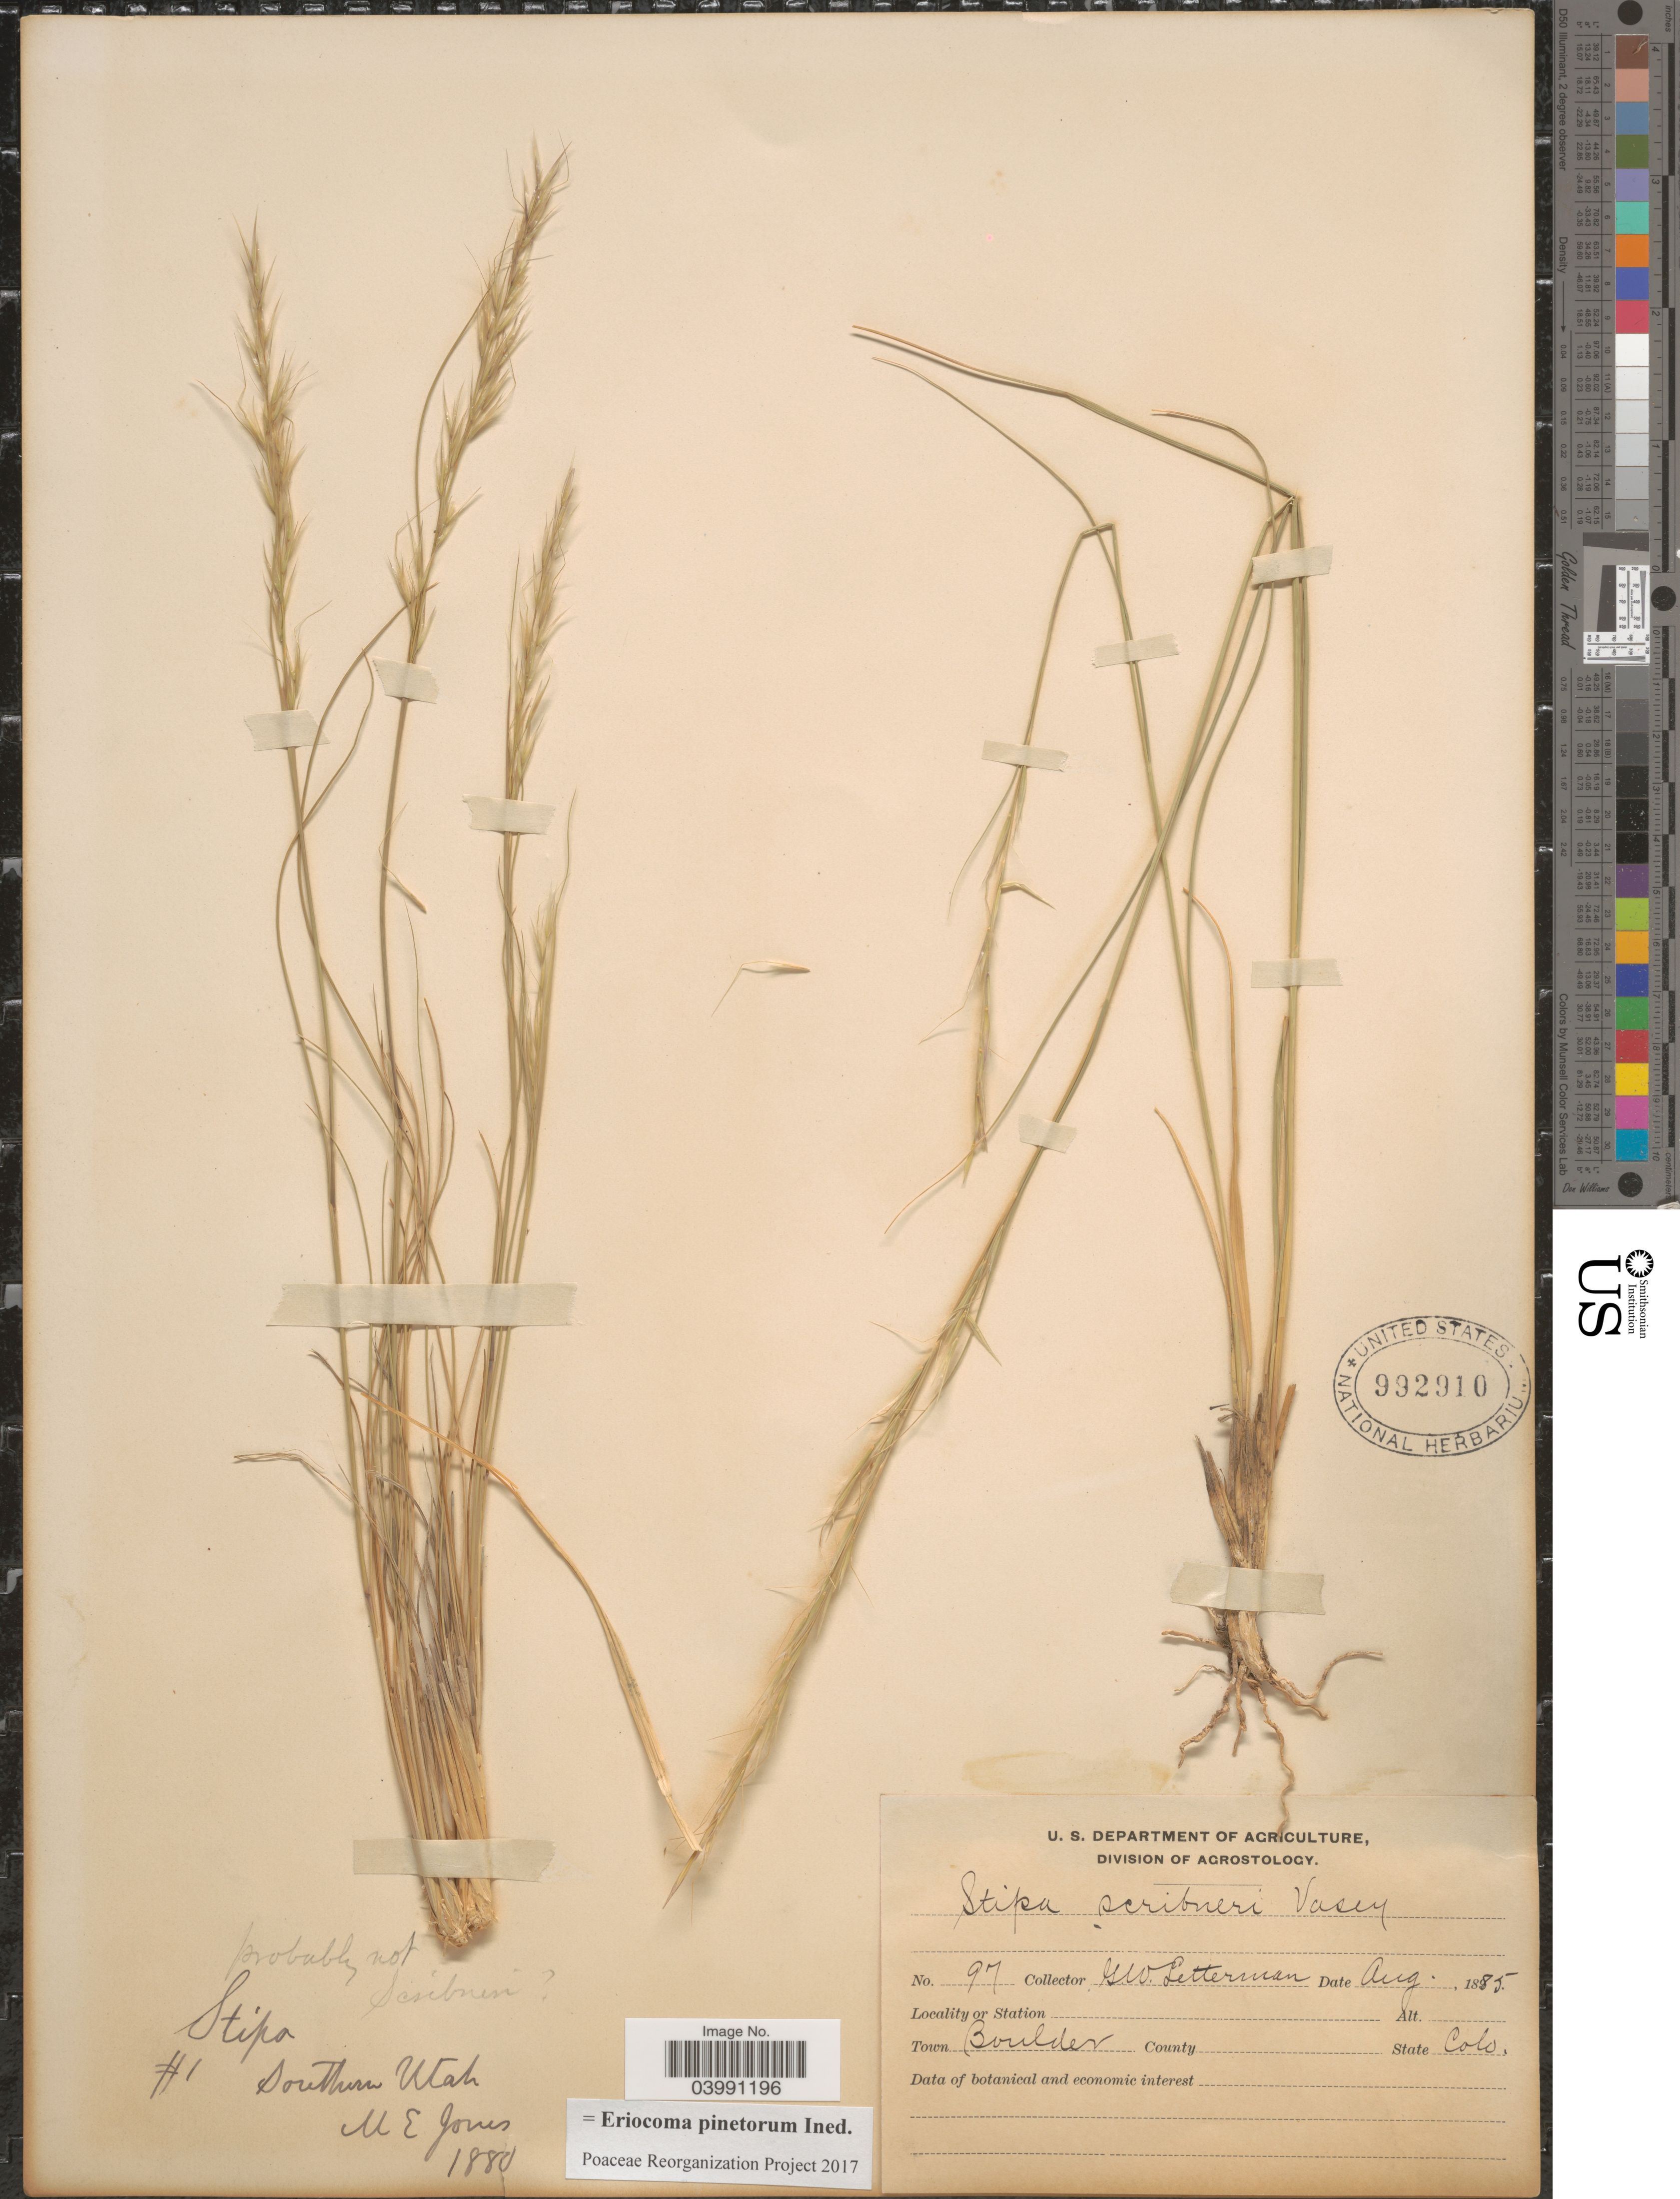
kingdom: Plantae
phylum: Tracheophyta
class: Liliopsida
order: Poales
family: Poaceae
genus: Eriocoma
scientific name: Eriocoma pinetorum ined.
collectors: M. E. Jones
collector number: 1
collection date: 1880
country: United States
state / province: Utah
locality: Southern Utah.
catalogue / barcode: US 992910-2